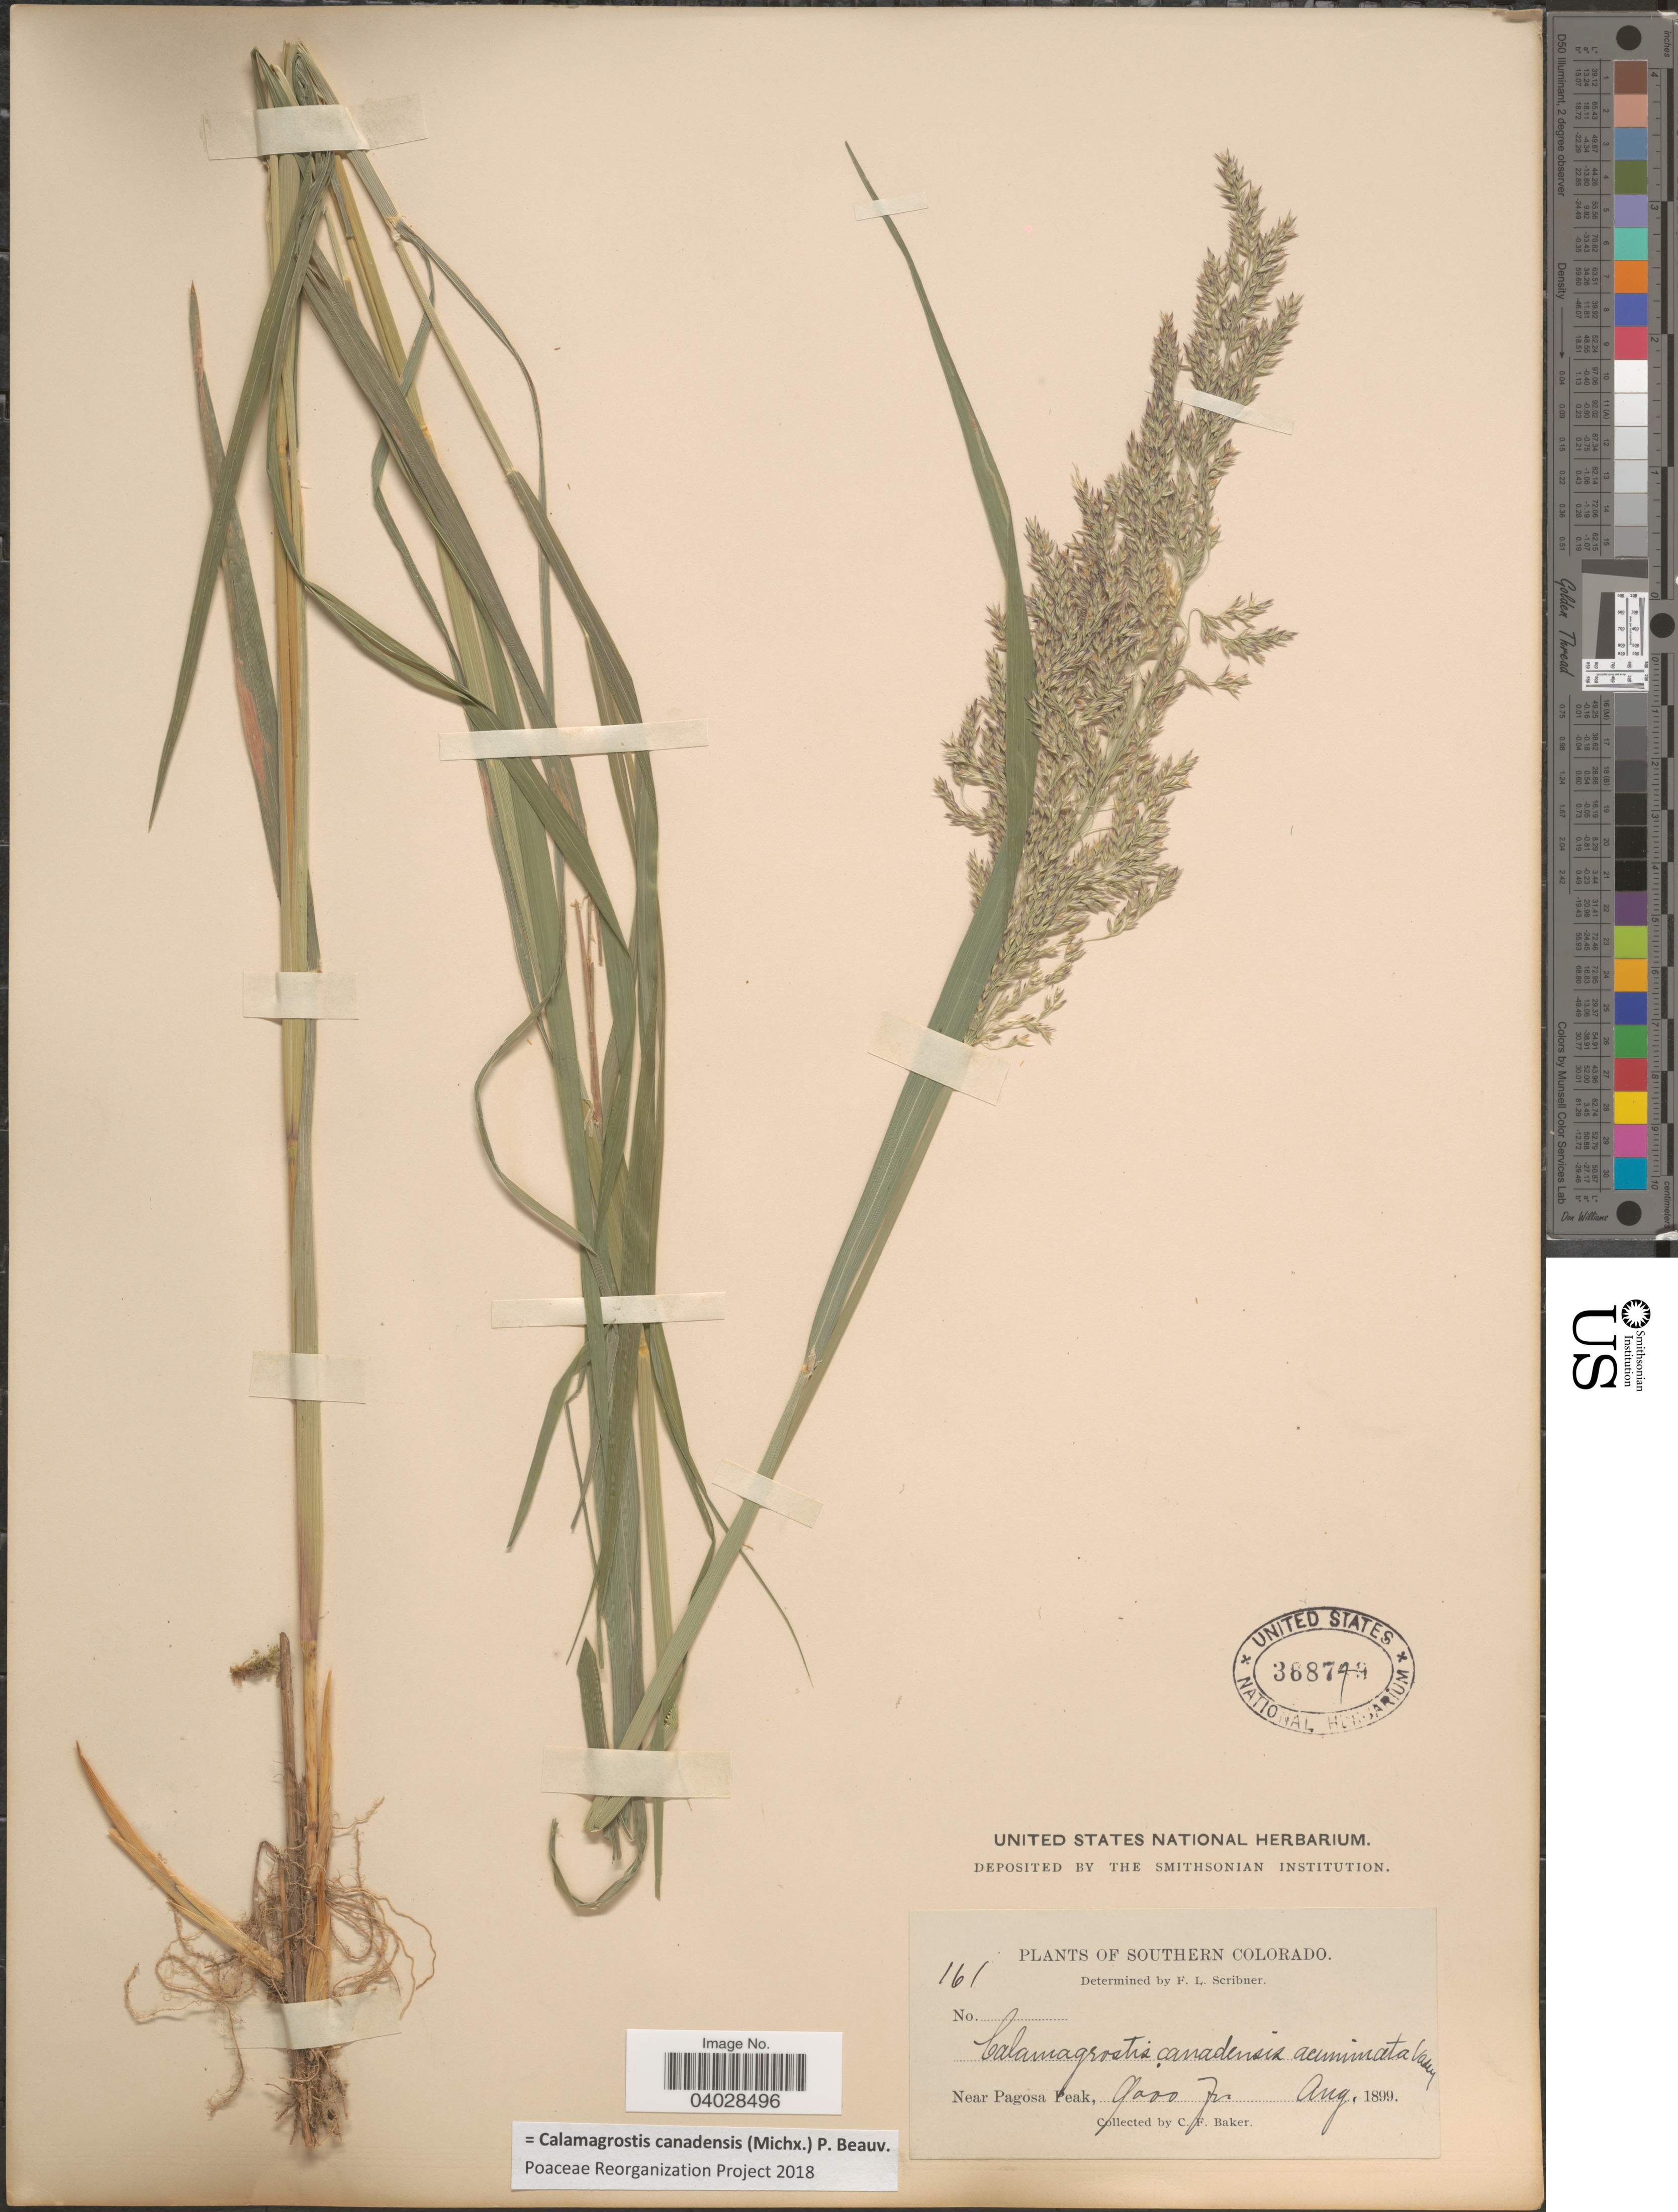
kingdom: Plantae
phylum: Tracheophyta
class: Liliopsida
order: Poales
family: Poaceae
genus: Calamagrostis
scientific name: Calamagrostis canadensis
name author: (Michx.) P. Beauv.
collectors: C. F. Baker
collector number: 161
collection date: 1899-08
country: United States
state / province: Colorado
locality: Southern Colorado. Near Pagosa Peak.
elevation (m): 2743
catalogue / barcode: US 368749